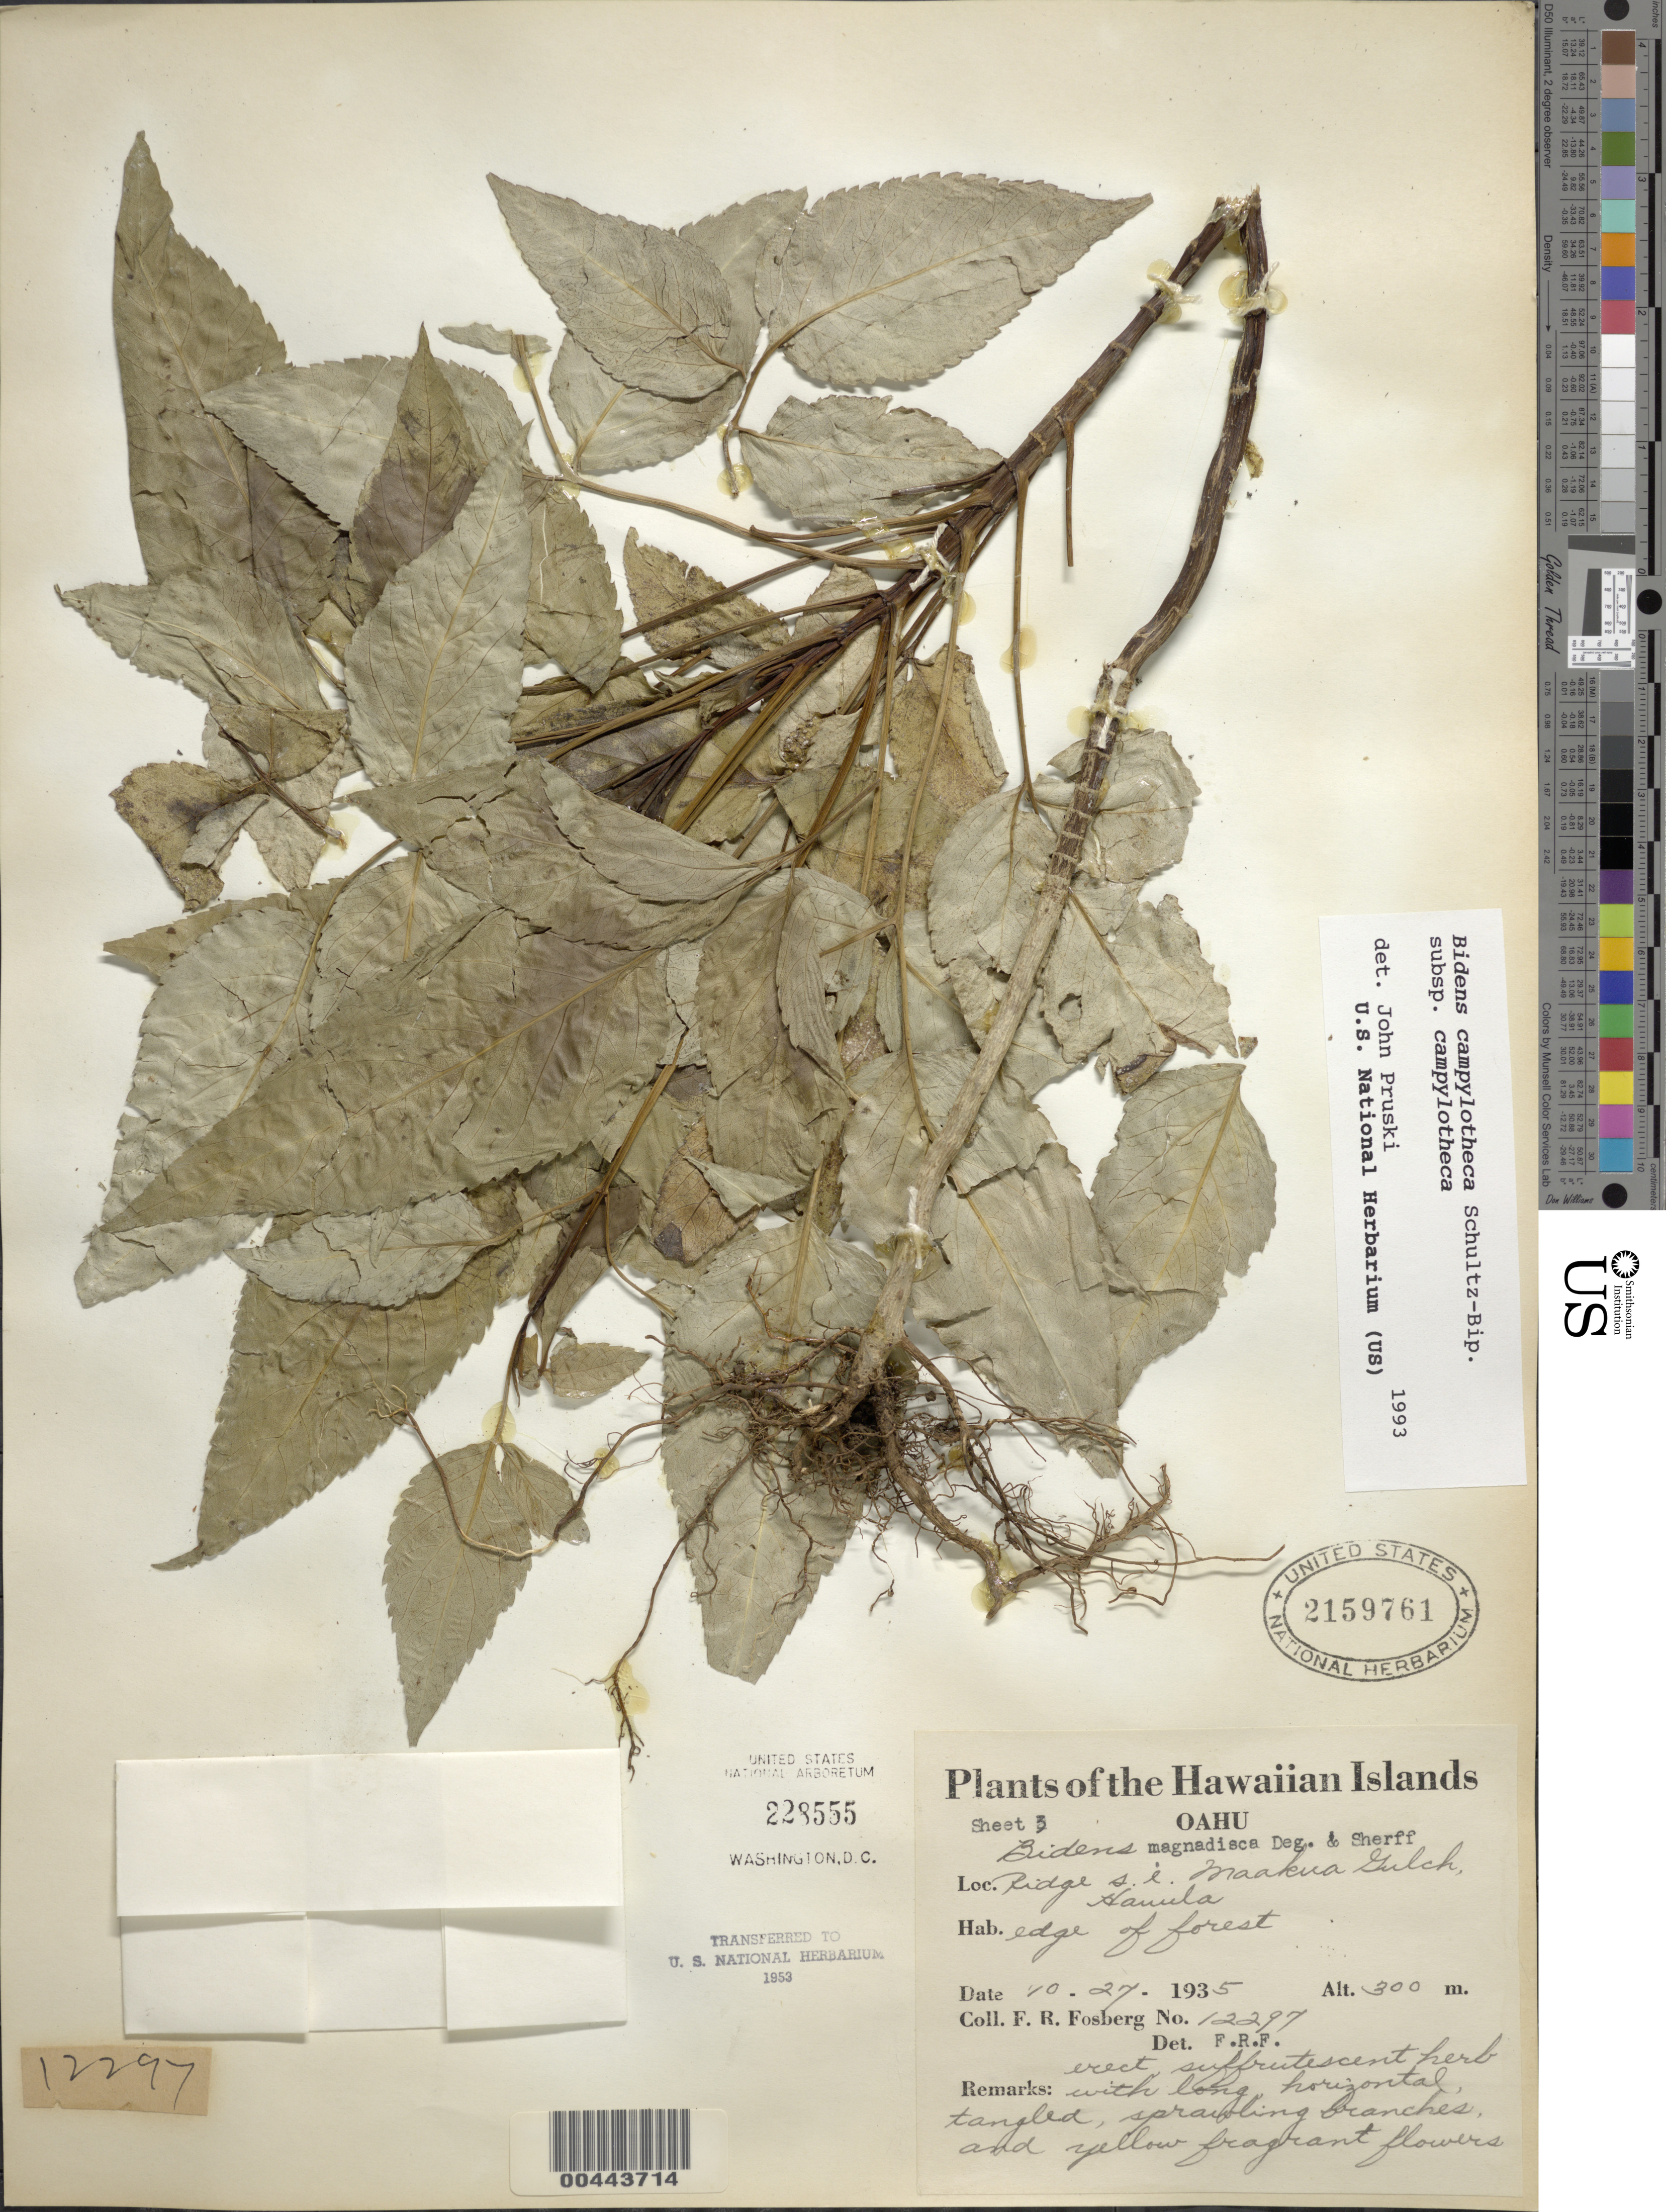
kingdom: Plantae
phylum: Tracheophyta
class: Magnoliopsida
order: Asterales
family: Asteraceae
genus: Bidens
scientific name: Bidens campylotheca subsp. campylotheca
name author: Sch. Bip.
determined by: Pruski, J. F.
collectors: F. R. Fosberg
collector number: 12297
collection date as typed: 27 Oct 1935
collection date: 1935-10-27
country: United States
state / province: Hawaii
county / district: Honolulu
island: Oahu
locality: Ridge SE Maakua Gulch, Hauula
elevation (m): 300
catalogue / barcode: US 2159761